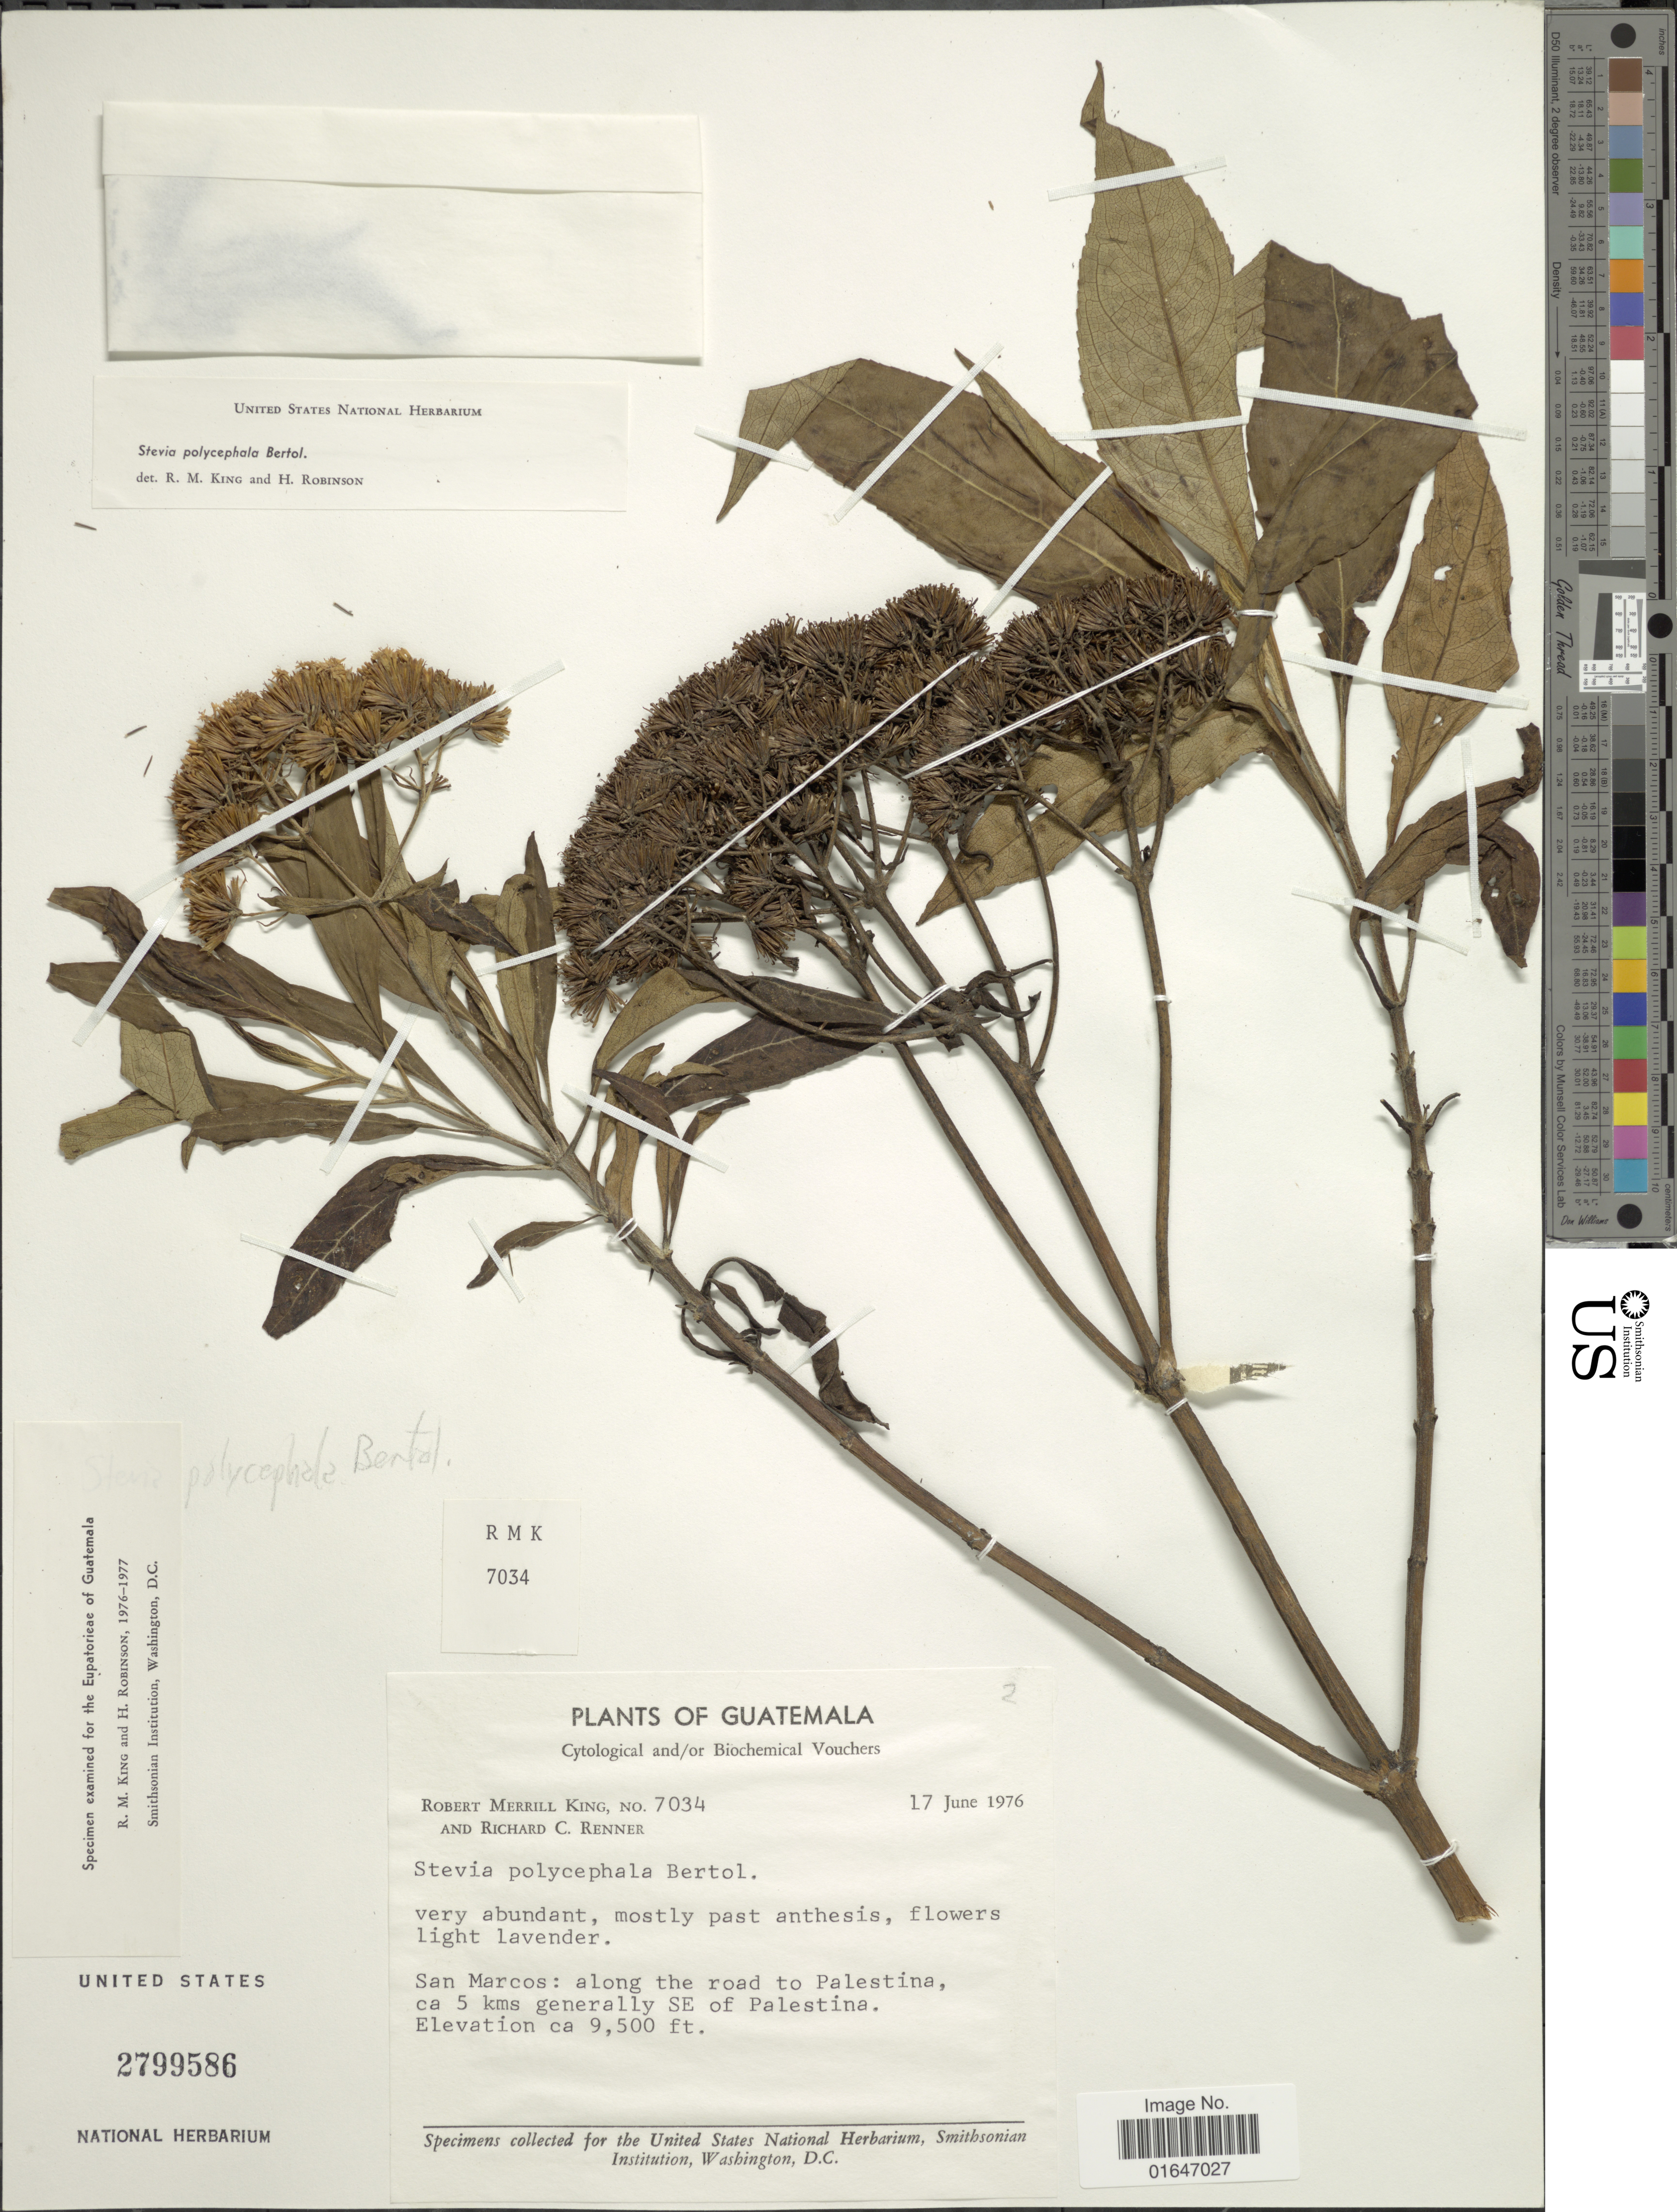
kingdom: Plantae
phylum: Tracheophyta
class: Magnoliopsida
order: Asterales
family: Asteraceae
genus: Stevia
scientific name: Stevia polycephala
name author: Bertoloni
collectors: R. M. King & R. C. Renner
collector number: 7034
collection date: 1976-06-17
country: Guatemala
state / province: San Marcos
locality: Along the road to Palestina, ca 5 kms generally SE of Palestina.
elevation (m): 2896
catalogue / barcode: US 2799586